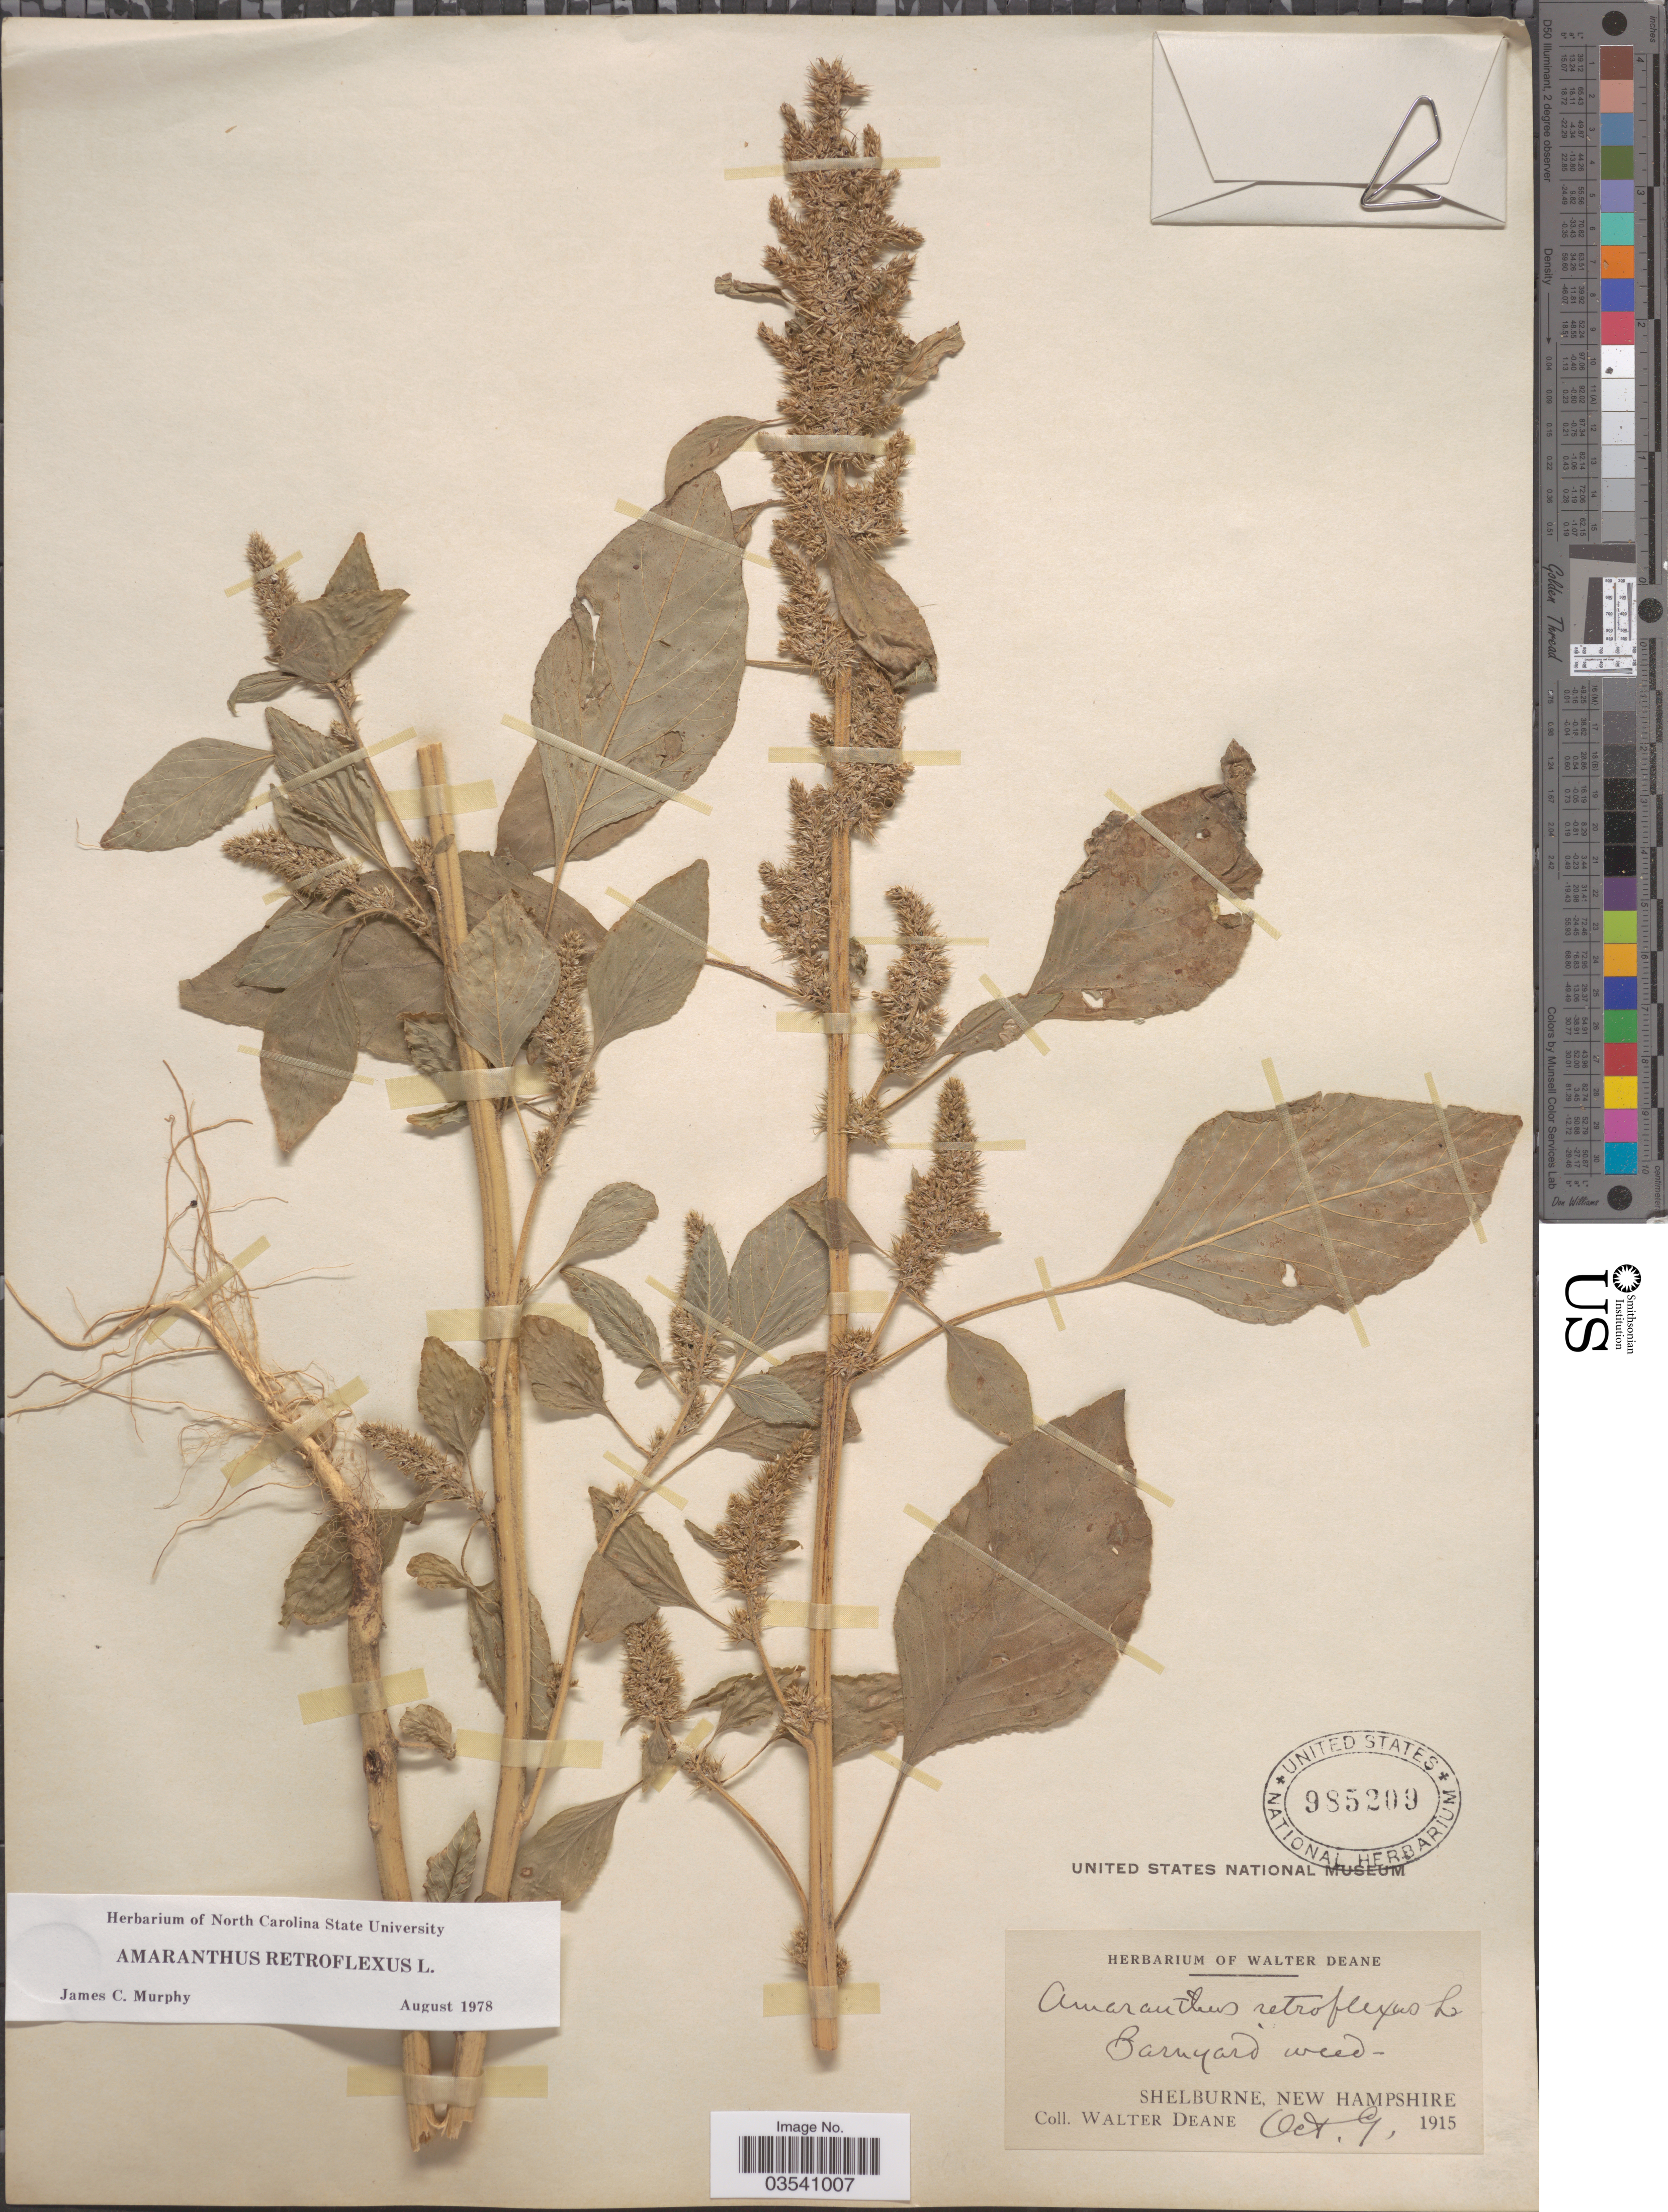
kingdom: Plantae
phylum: Tracheophyta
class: Magnoliopsida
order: Caryophyllales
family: Amaranthaceae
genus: Amaranthus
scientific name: Amaranthus retroflexus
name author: L.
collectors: W. Deane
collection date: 1915-10-09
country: United States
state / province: New Hampshire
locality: Shelburne.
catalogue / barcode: US 985209